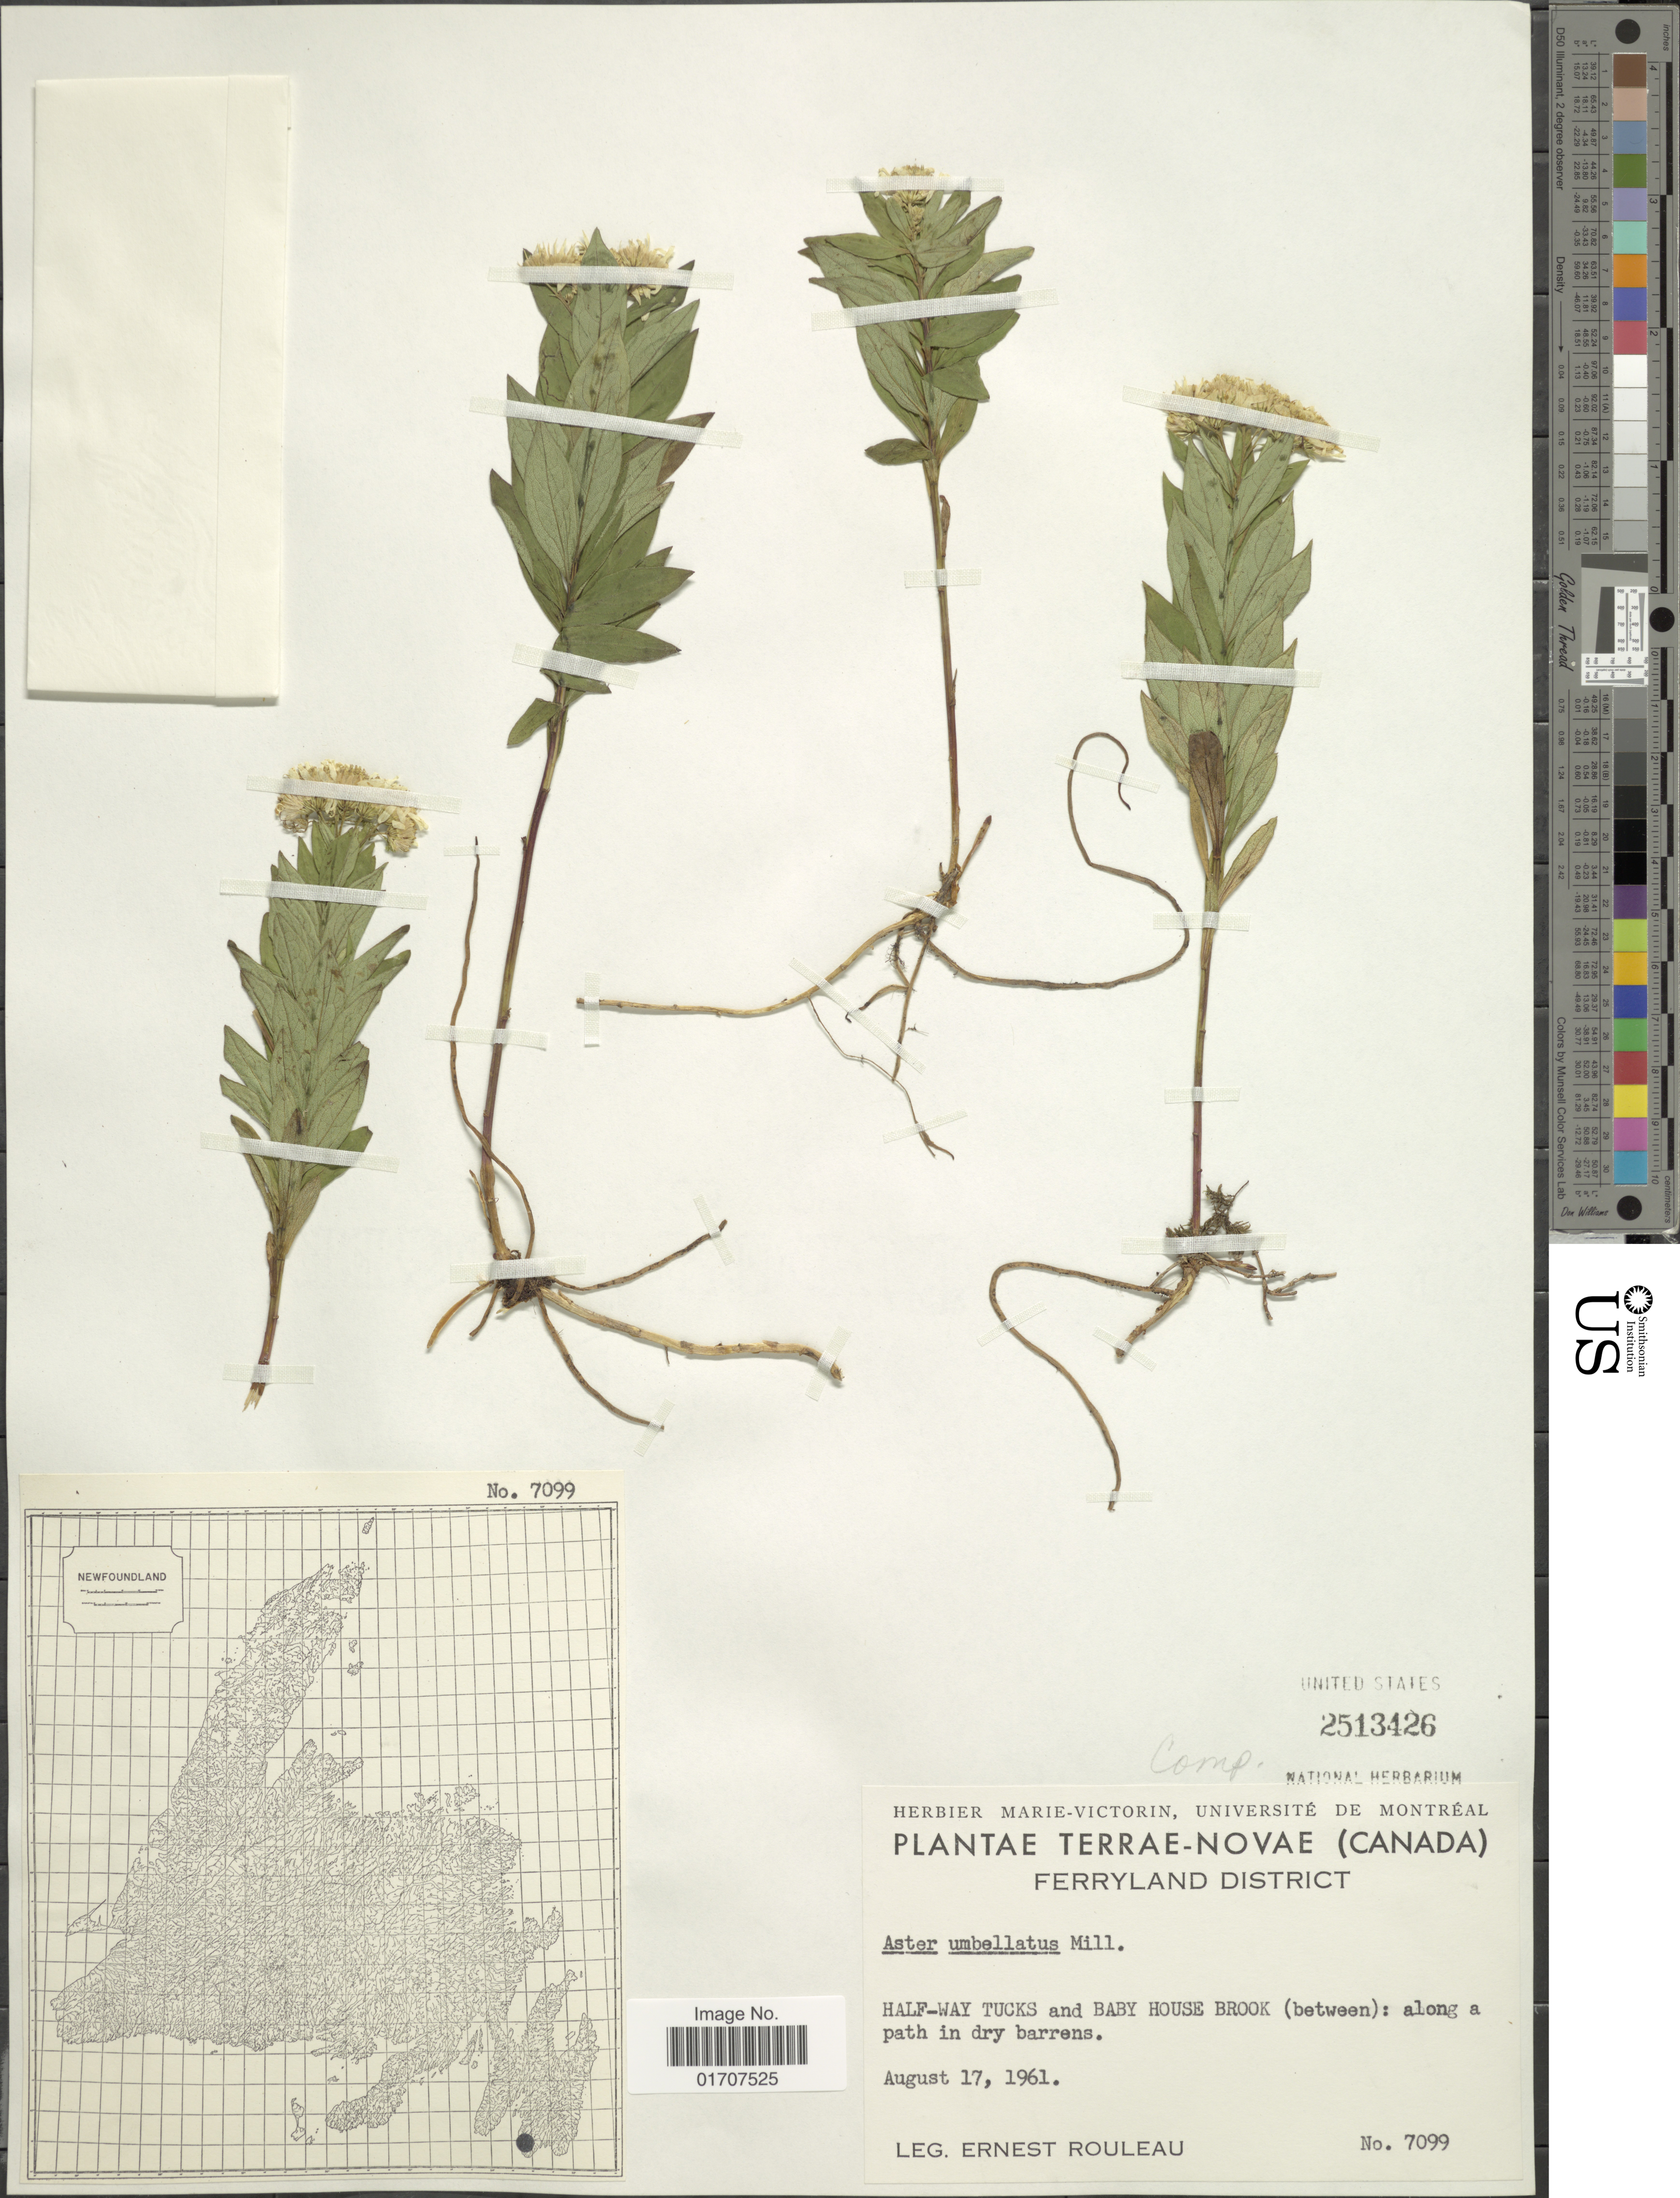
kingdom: Plantae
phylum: Tracheophyta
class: Magnoliopsida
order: Asterales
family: Asteraceae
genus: Doellingeria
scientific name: Doellingeria umbellata var. umbellata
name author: Nees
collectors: E. Rouleau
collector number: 7099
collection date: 1961-08-17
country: Canada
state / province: Newfoundland and Labrador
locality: Terrae-Novae, Ferryland District, Half-way Tucks and Baby House Brook (between): along a path in dry barrens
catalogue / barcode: US 2513426